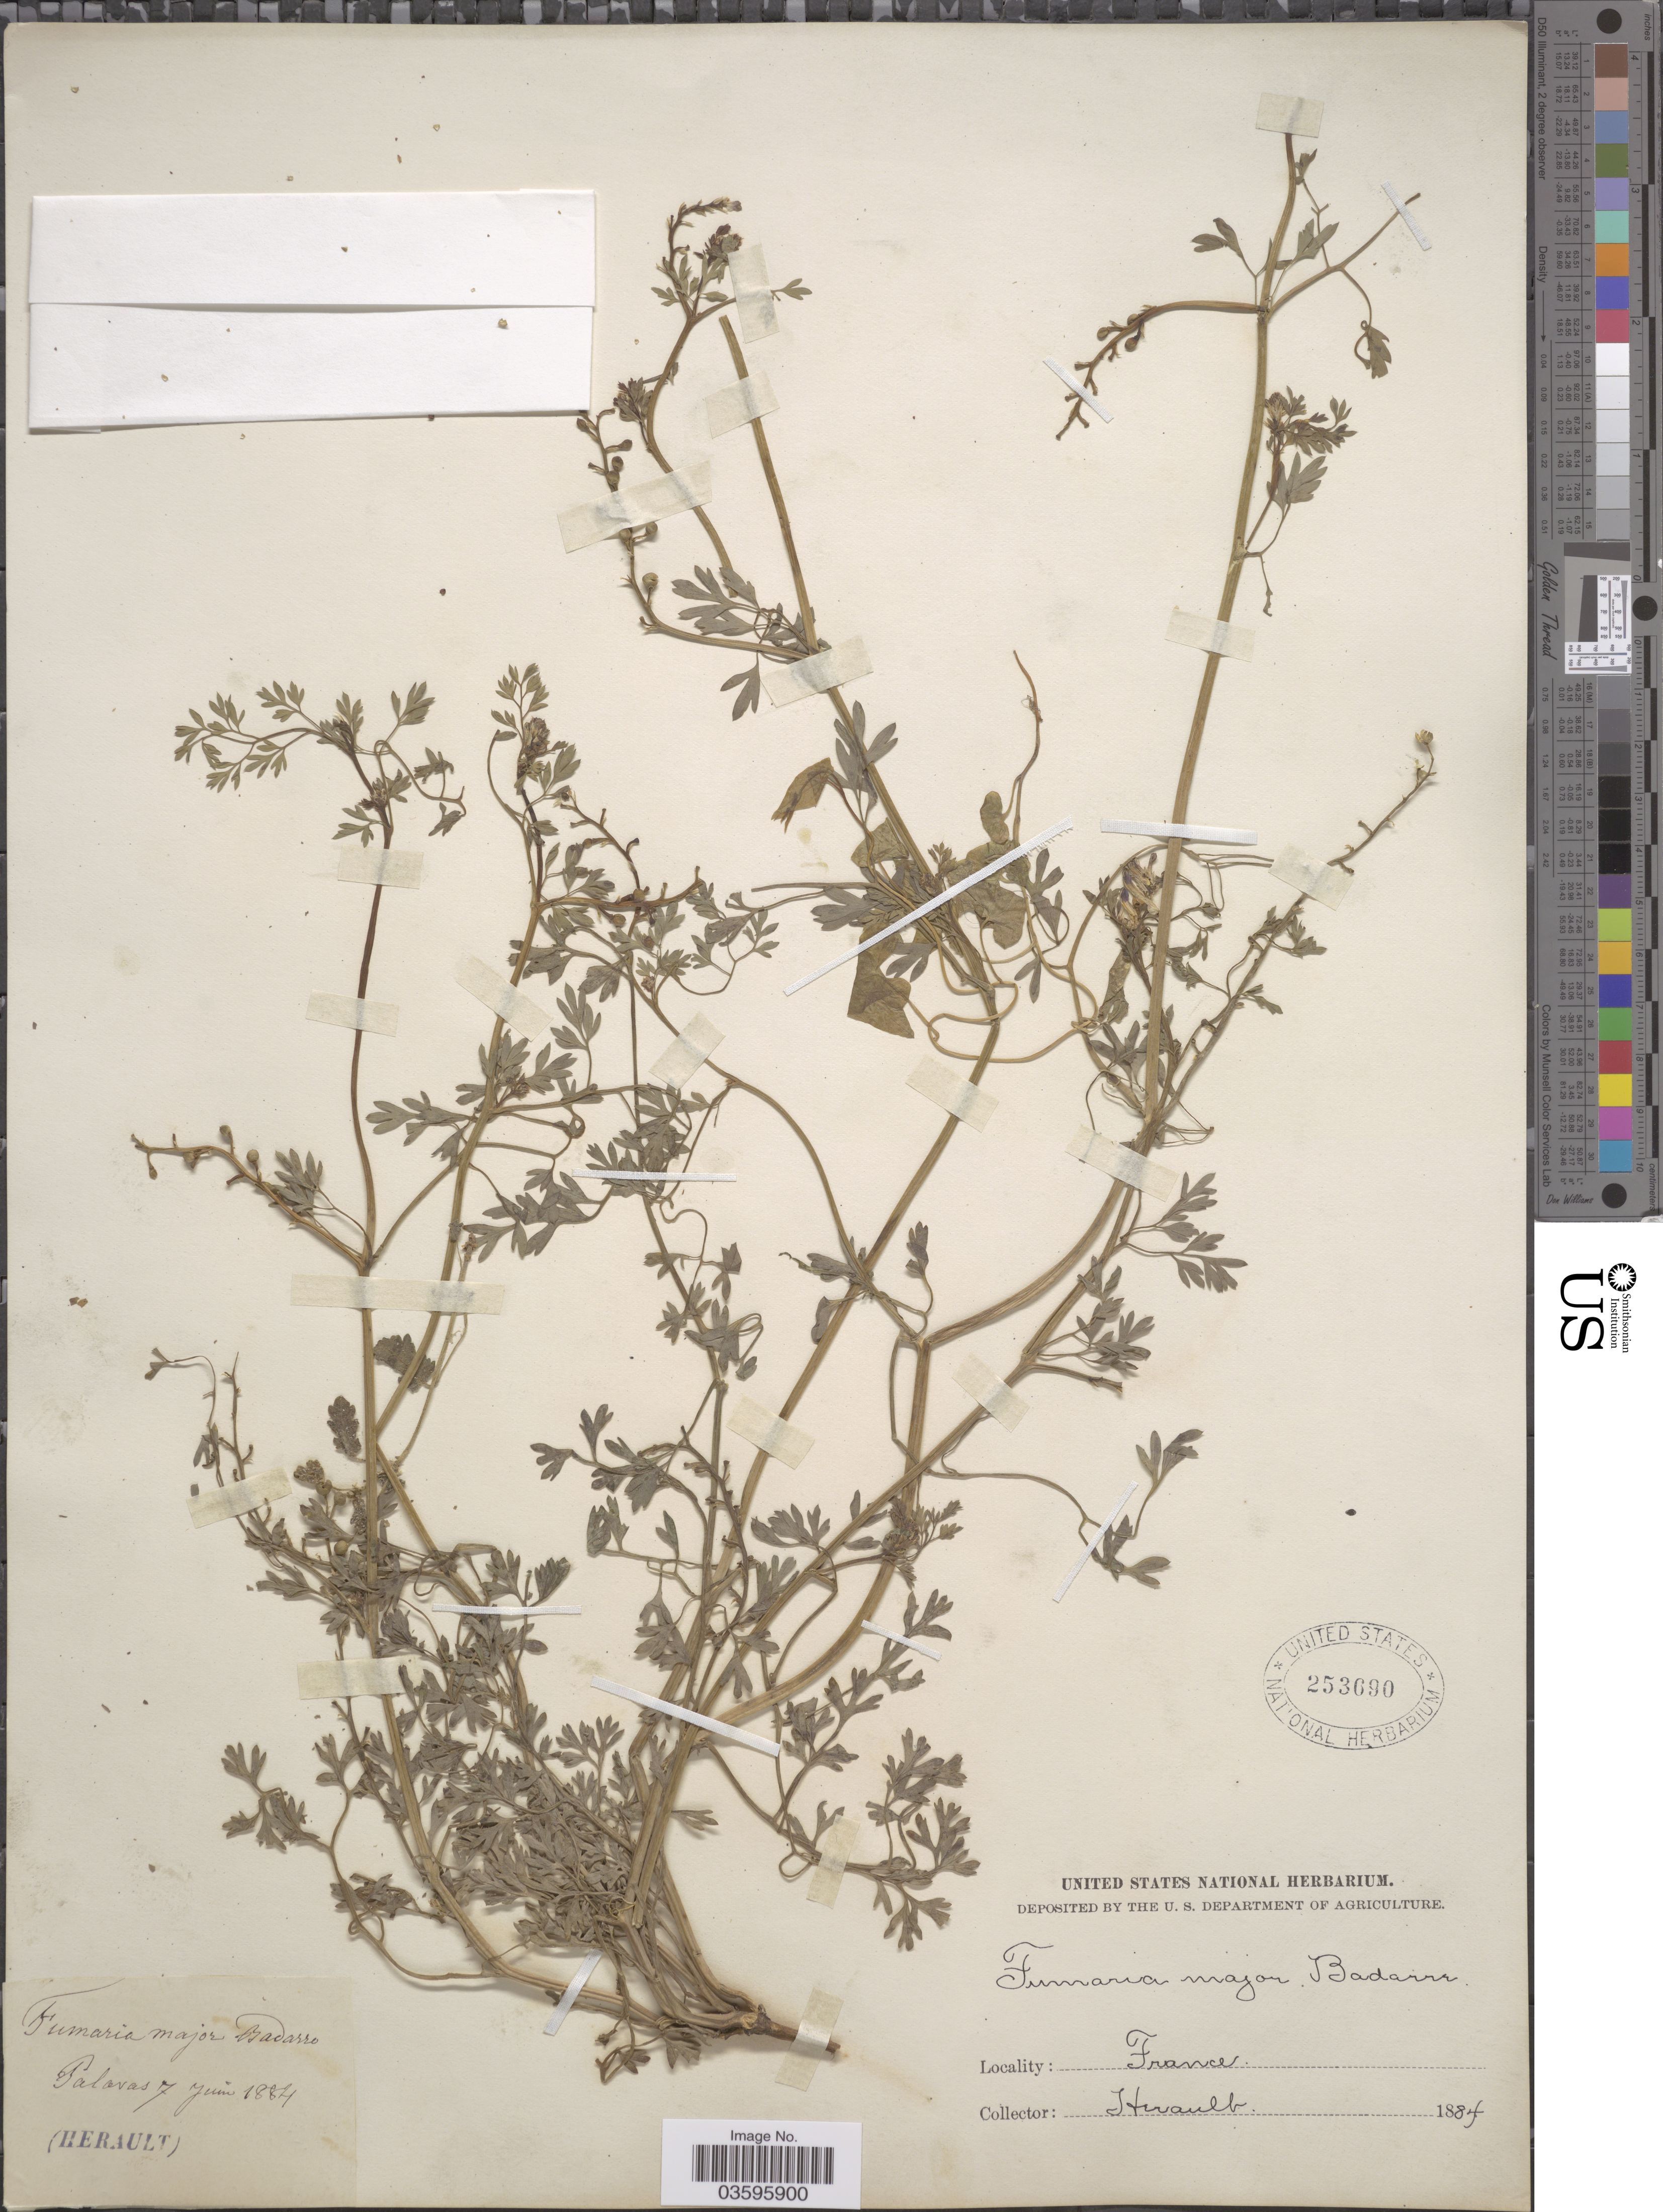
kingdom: Plantae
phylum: Tracheophyta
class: Magnoliopsida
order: Ranunculales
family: Papaveraceae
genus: Fumaria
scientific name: Fumaria major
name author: Roth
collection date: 1884-06-07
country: France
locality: Palavas.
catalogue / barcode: US 253690